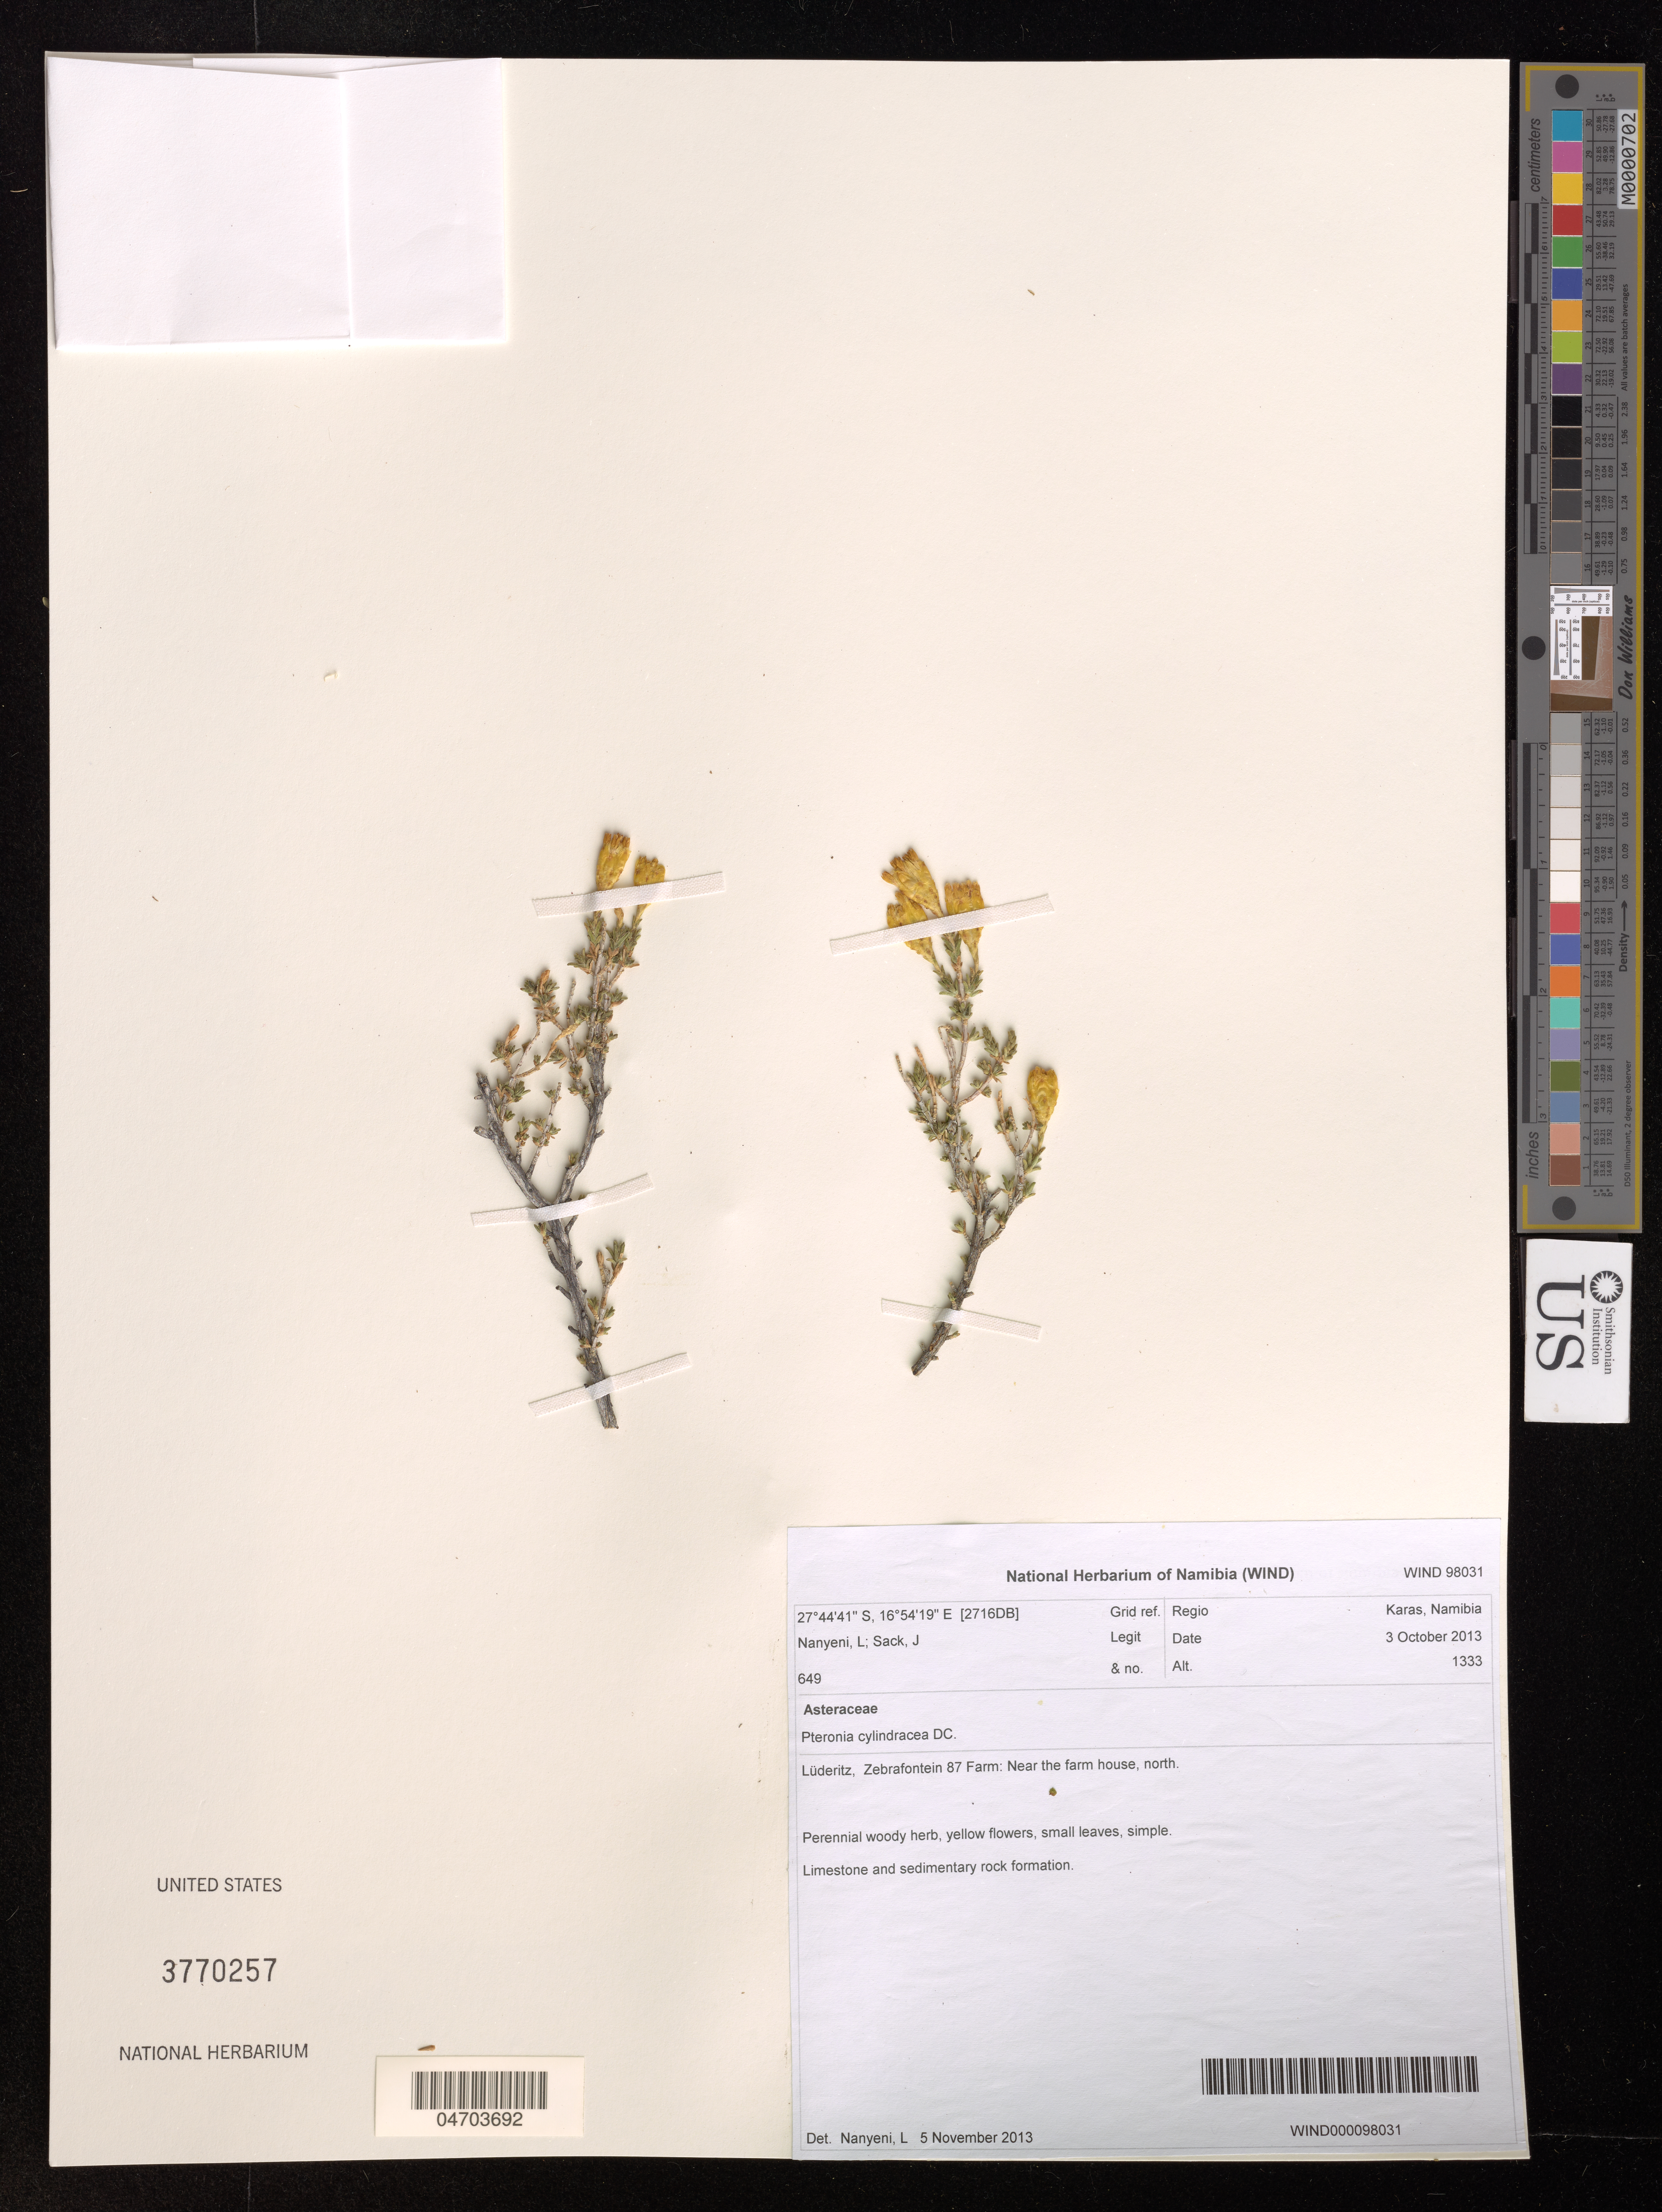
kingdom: Plantae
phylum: Tracheophyta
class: Magnoliopsida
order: Asterales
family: Asteraceae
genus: Pteronia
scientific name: Pteronia cylindracea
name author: DC.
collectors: L. Nanyeni & J. Sack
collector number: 649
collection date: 2013-10-03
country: Namibia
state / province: Karas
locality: Lüderitz, Zebrafontein 87 Farm.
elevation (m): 1333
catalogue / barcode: US 3770257